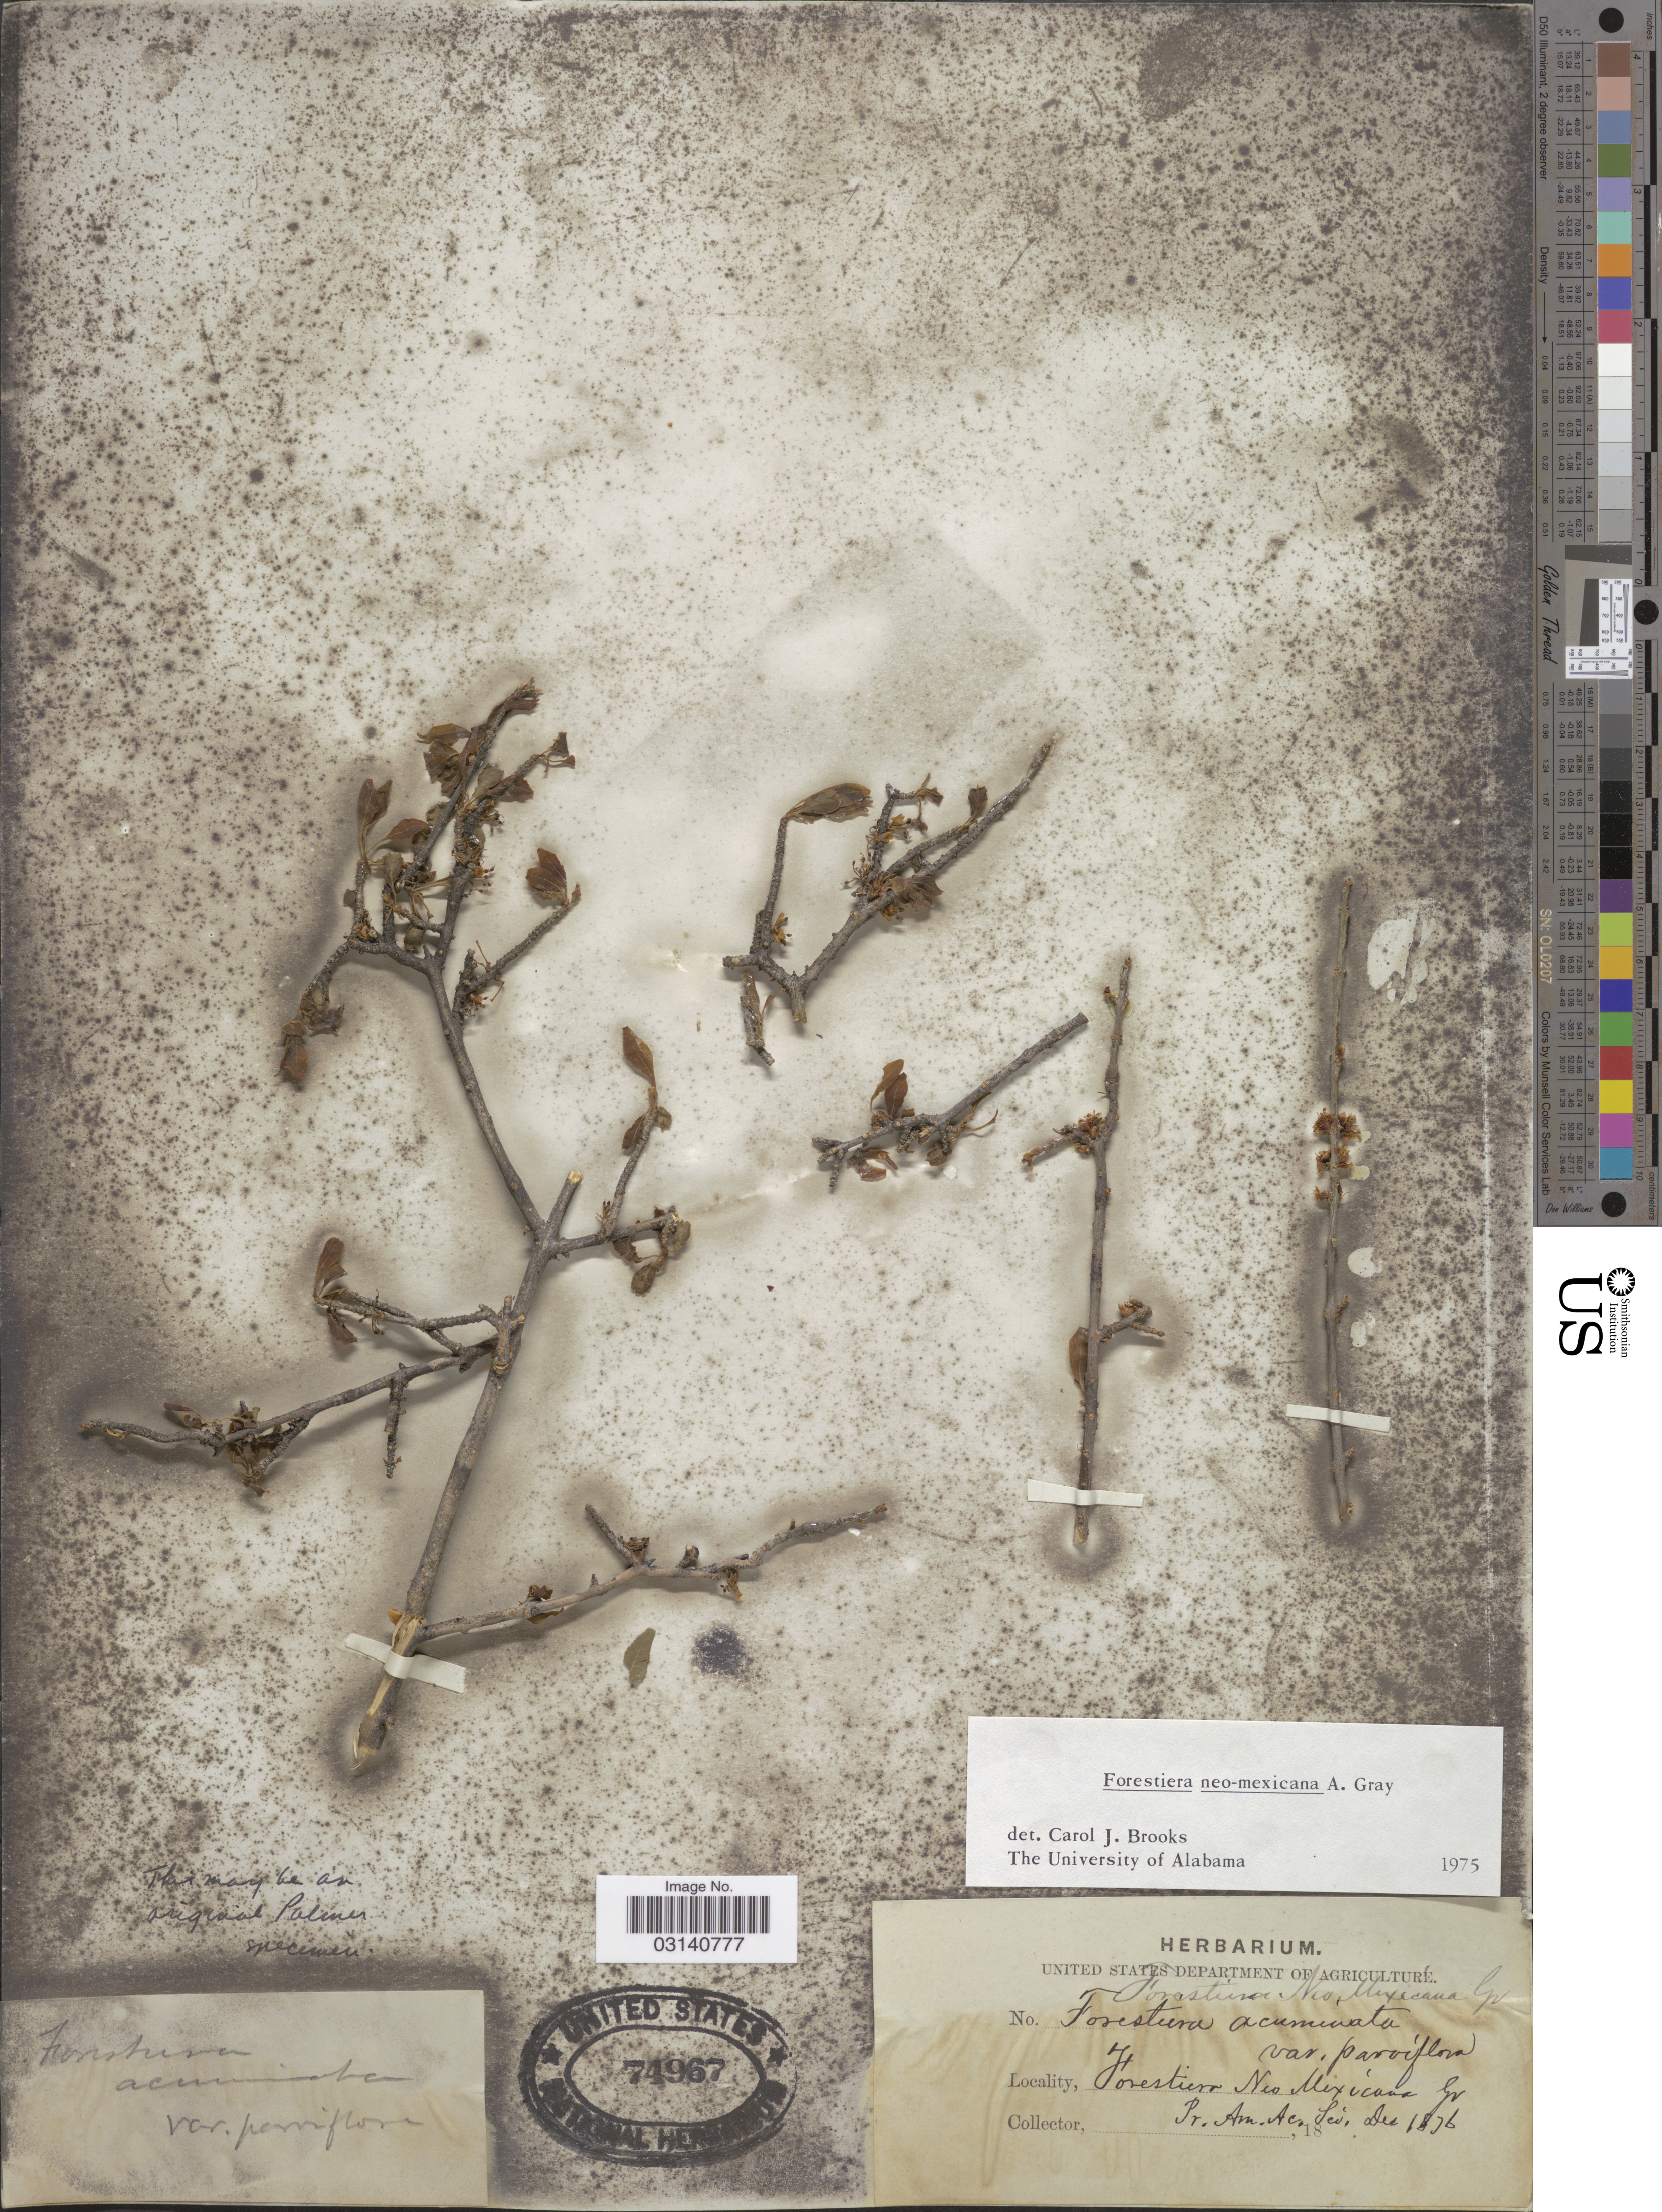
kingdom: Plantae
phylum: Tracheophyta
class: Magnoliopsida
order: Lamiales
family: Oleaceae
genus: Forestiera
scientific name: Forestiera neomexicana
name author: A. Gray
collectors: Pr. Am. Ac. Sev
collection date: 1876-12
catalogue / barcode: US 74967